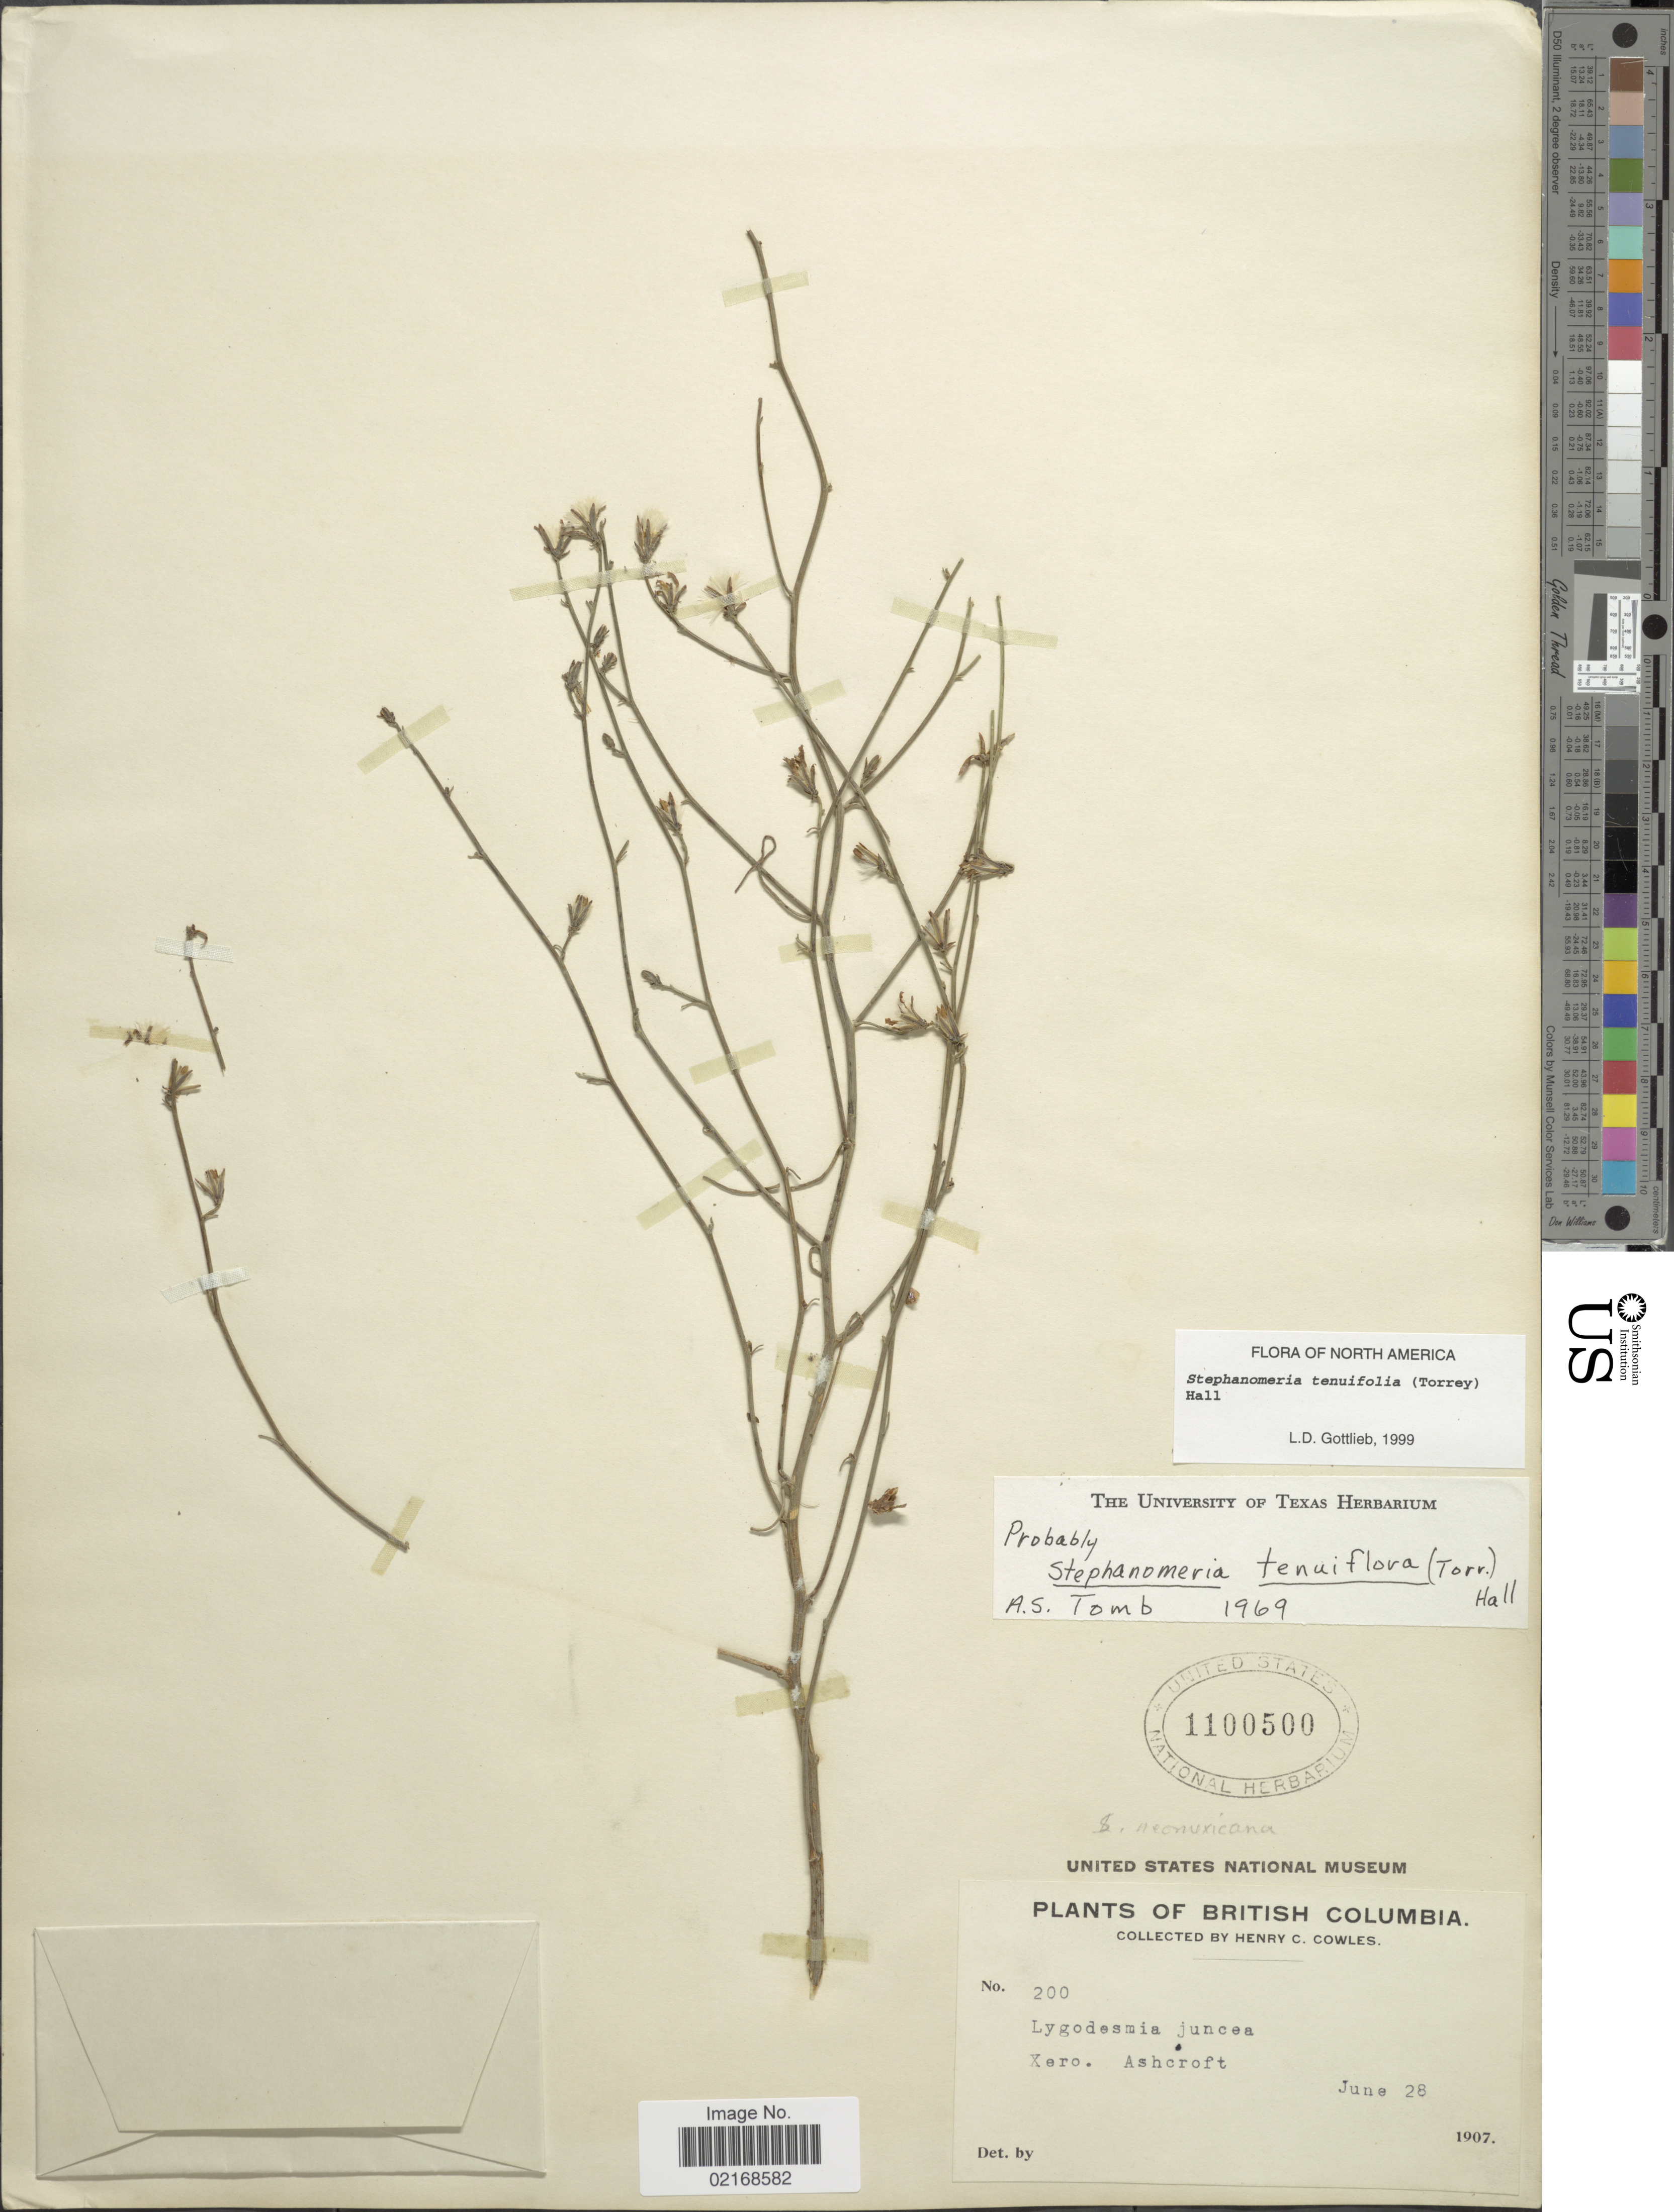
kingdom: Plantae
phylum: Tracheophyta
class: Magnoliopsida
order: Asterales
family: Asteraceae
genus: Stephanomeria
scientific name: Stephanomeria tenuifolia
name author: (Torr.) H.M. Hall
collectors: H. Cowles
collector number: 200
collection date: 1907-06-28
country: Canada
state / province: British Columbia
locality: Xero, Ashcroft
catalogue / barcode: US 1100500